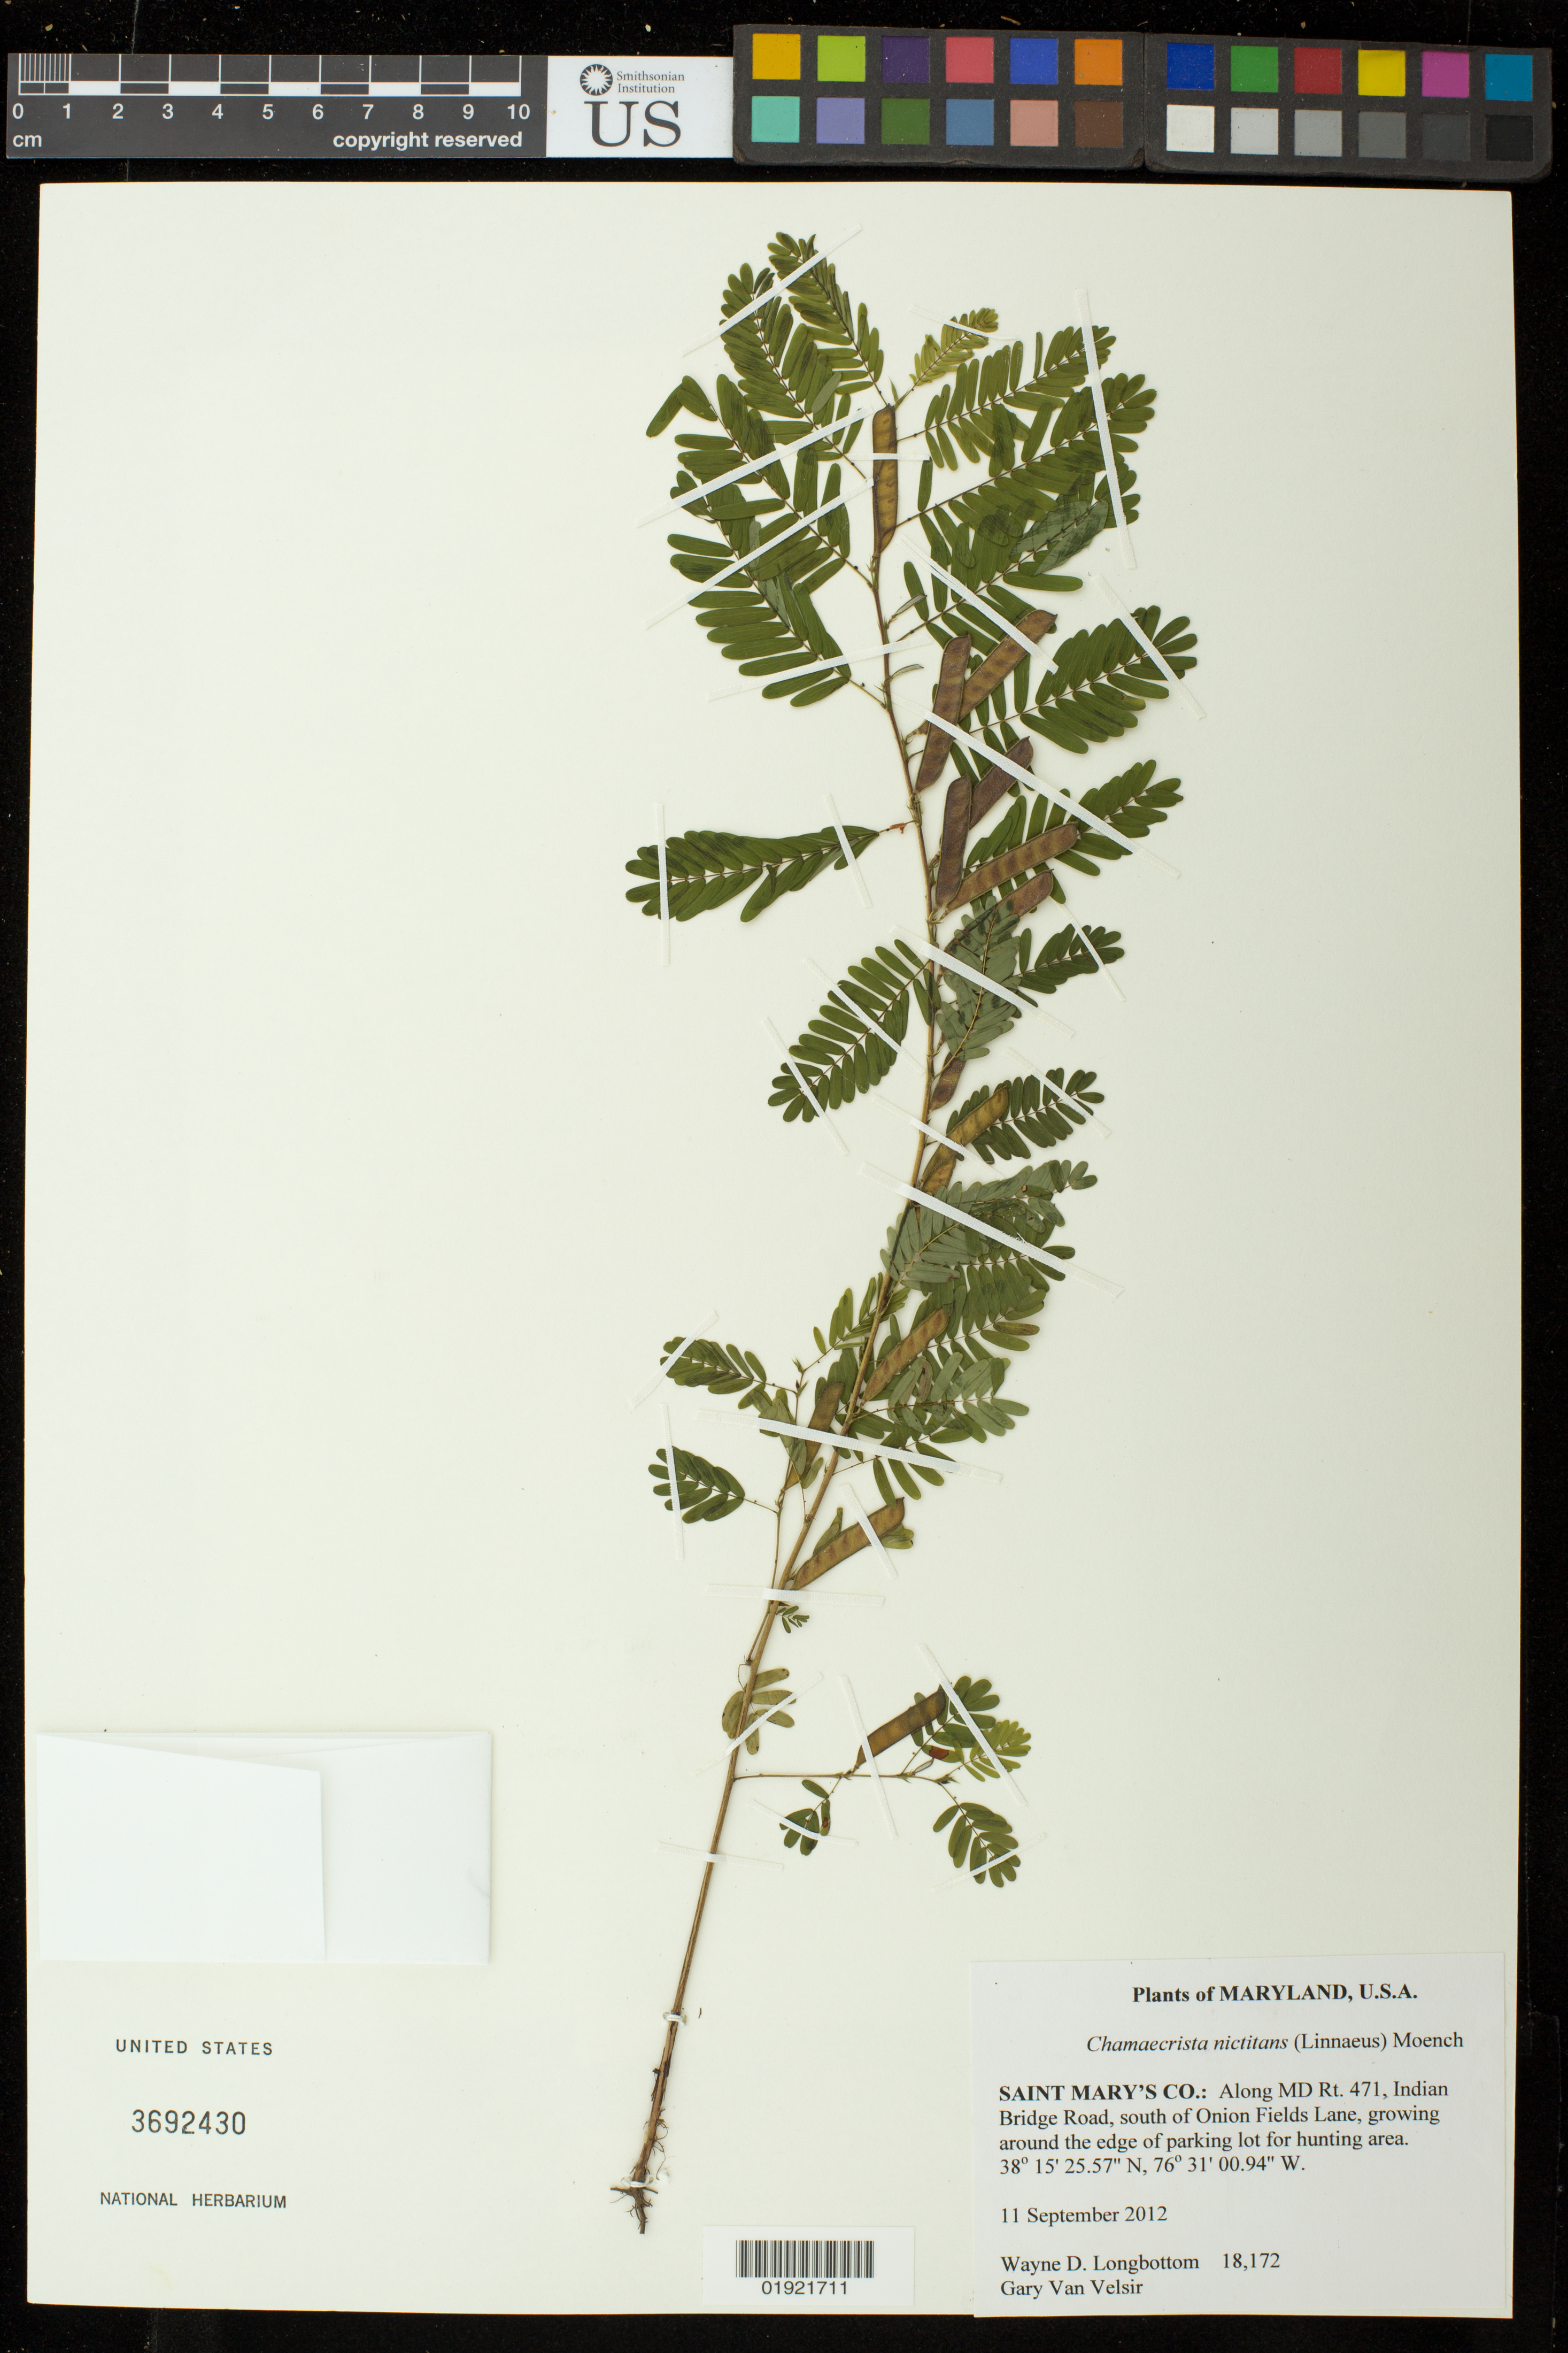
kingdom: Plantae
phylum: Tracheophyta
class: Magnoliopsida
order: Fabales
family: Fabaceae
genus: Chamaecrista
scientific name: Chamaecrista nictitans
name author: (L.) Moench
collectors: W. D. Longbottom & G. Van Velsir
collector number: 18172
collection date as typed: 11 September 2012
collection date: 2012-09-11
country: United States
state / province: Maryland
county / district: St. Mary's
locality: Along MD Rt. 471, Indian Bridge Road, south of Onion Fields Lane, growing around the edge of parking lot for hunting area.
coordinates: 38 15 25.57 N, 76 31 0.94 W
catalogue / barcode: US 3692430